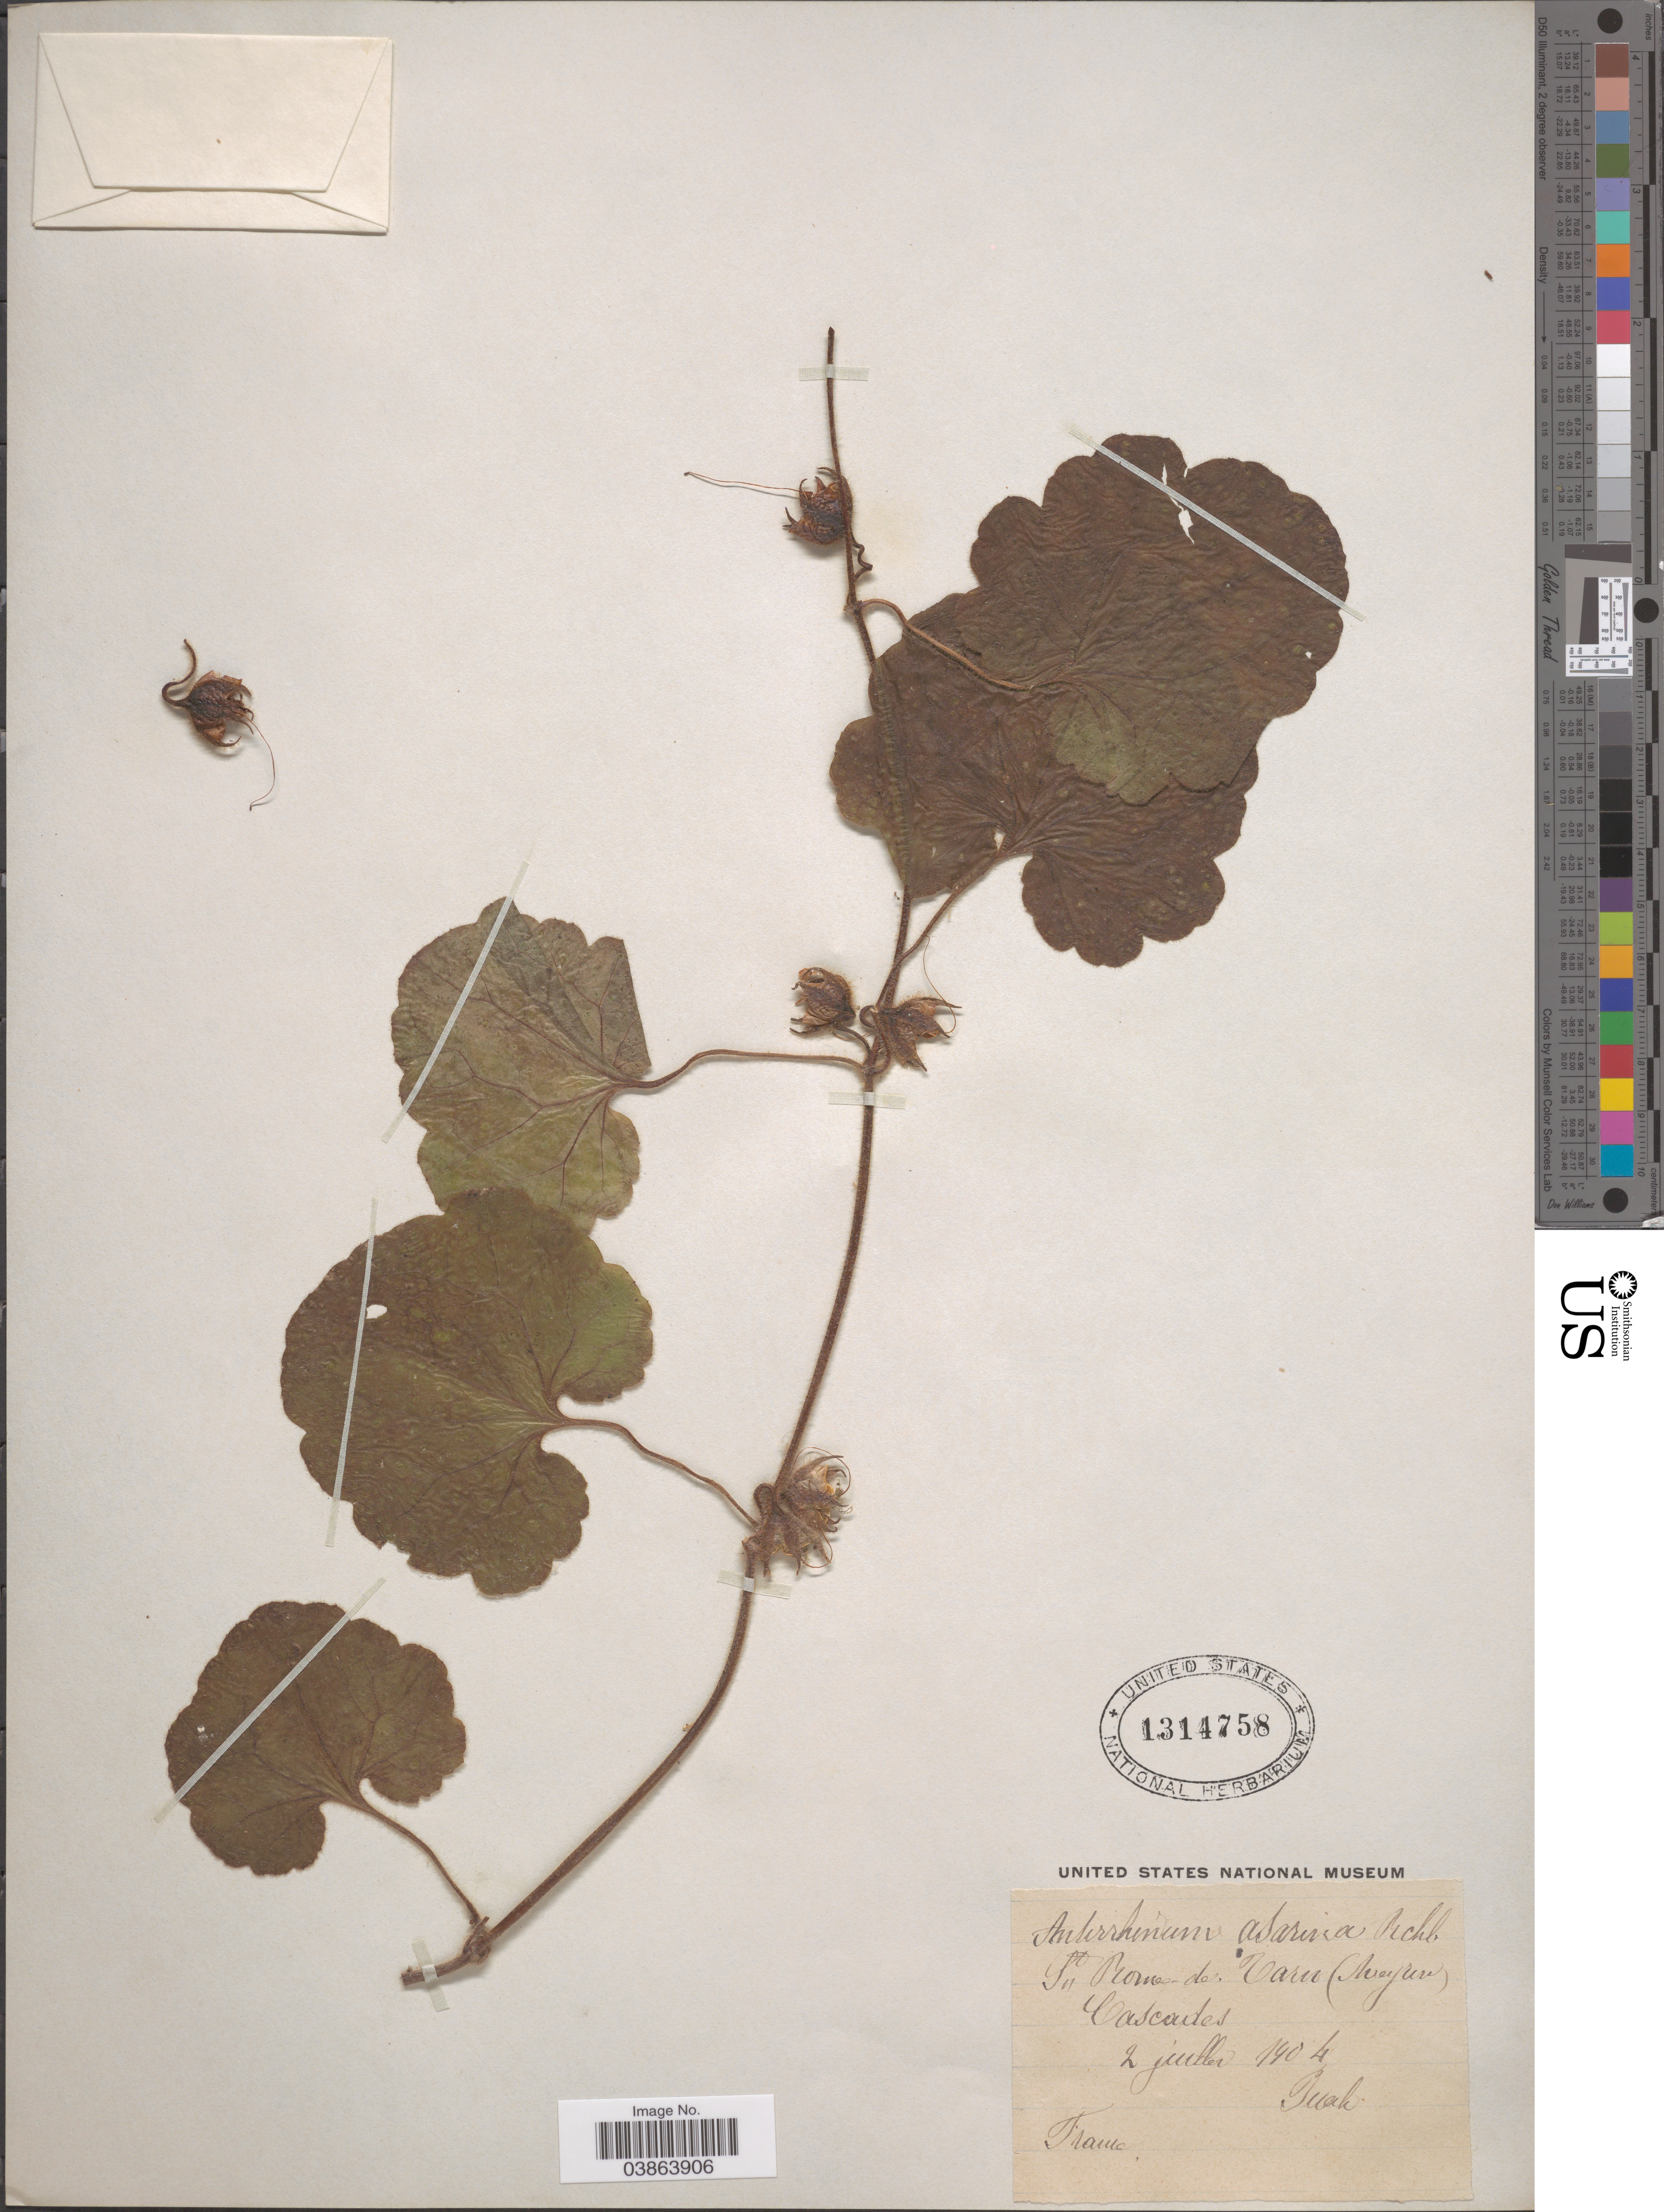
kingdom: Plantae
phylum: Tracheophyta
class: Magnoliopsida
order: Lamiales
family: Plantaginaceae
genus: Asarina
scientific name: Asarina procumbens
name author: Mill.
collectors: Puch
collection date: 1904-07-02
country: France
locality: In Bromee de Tario (Muefruru) Cascades. [interpreted]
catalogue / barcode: US 1314758